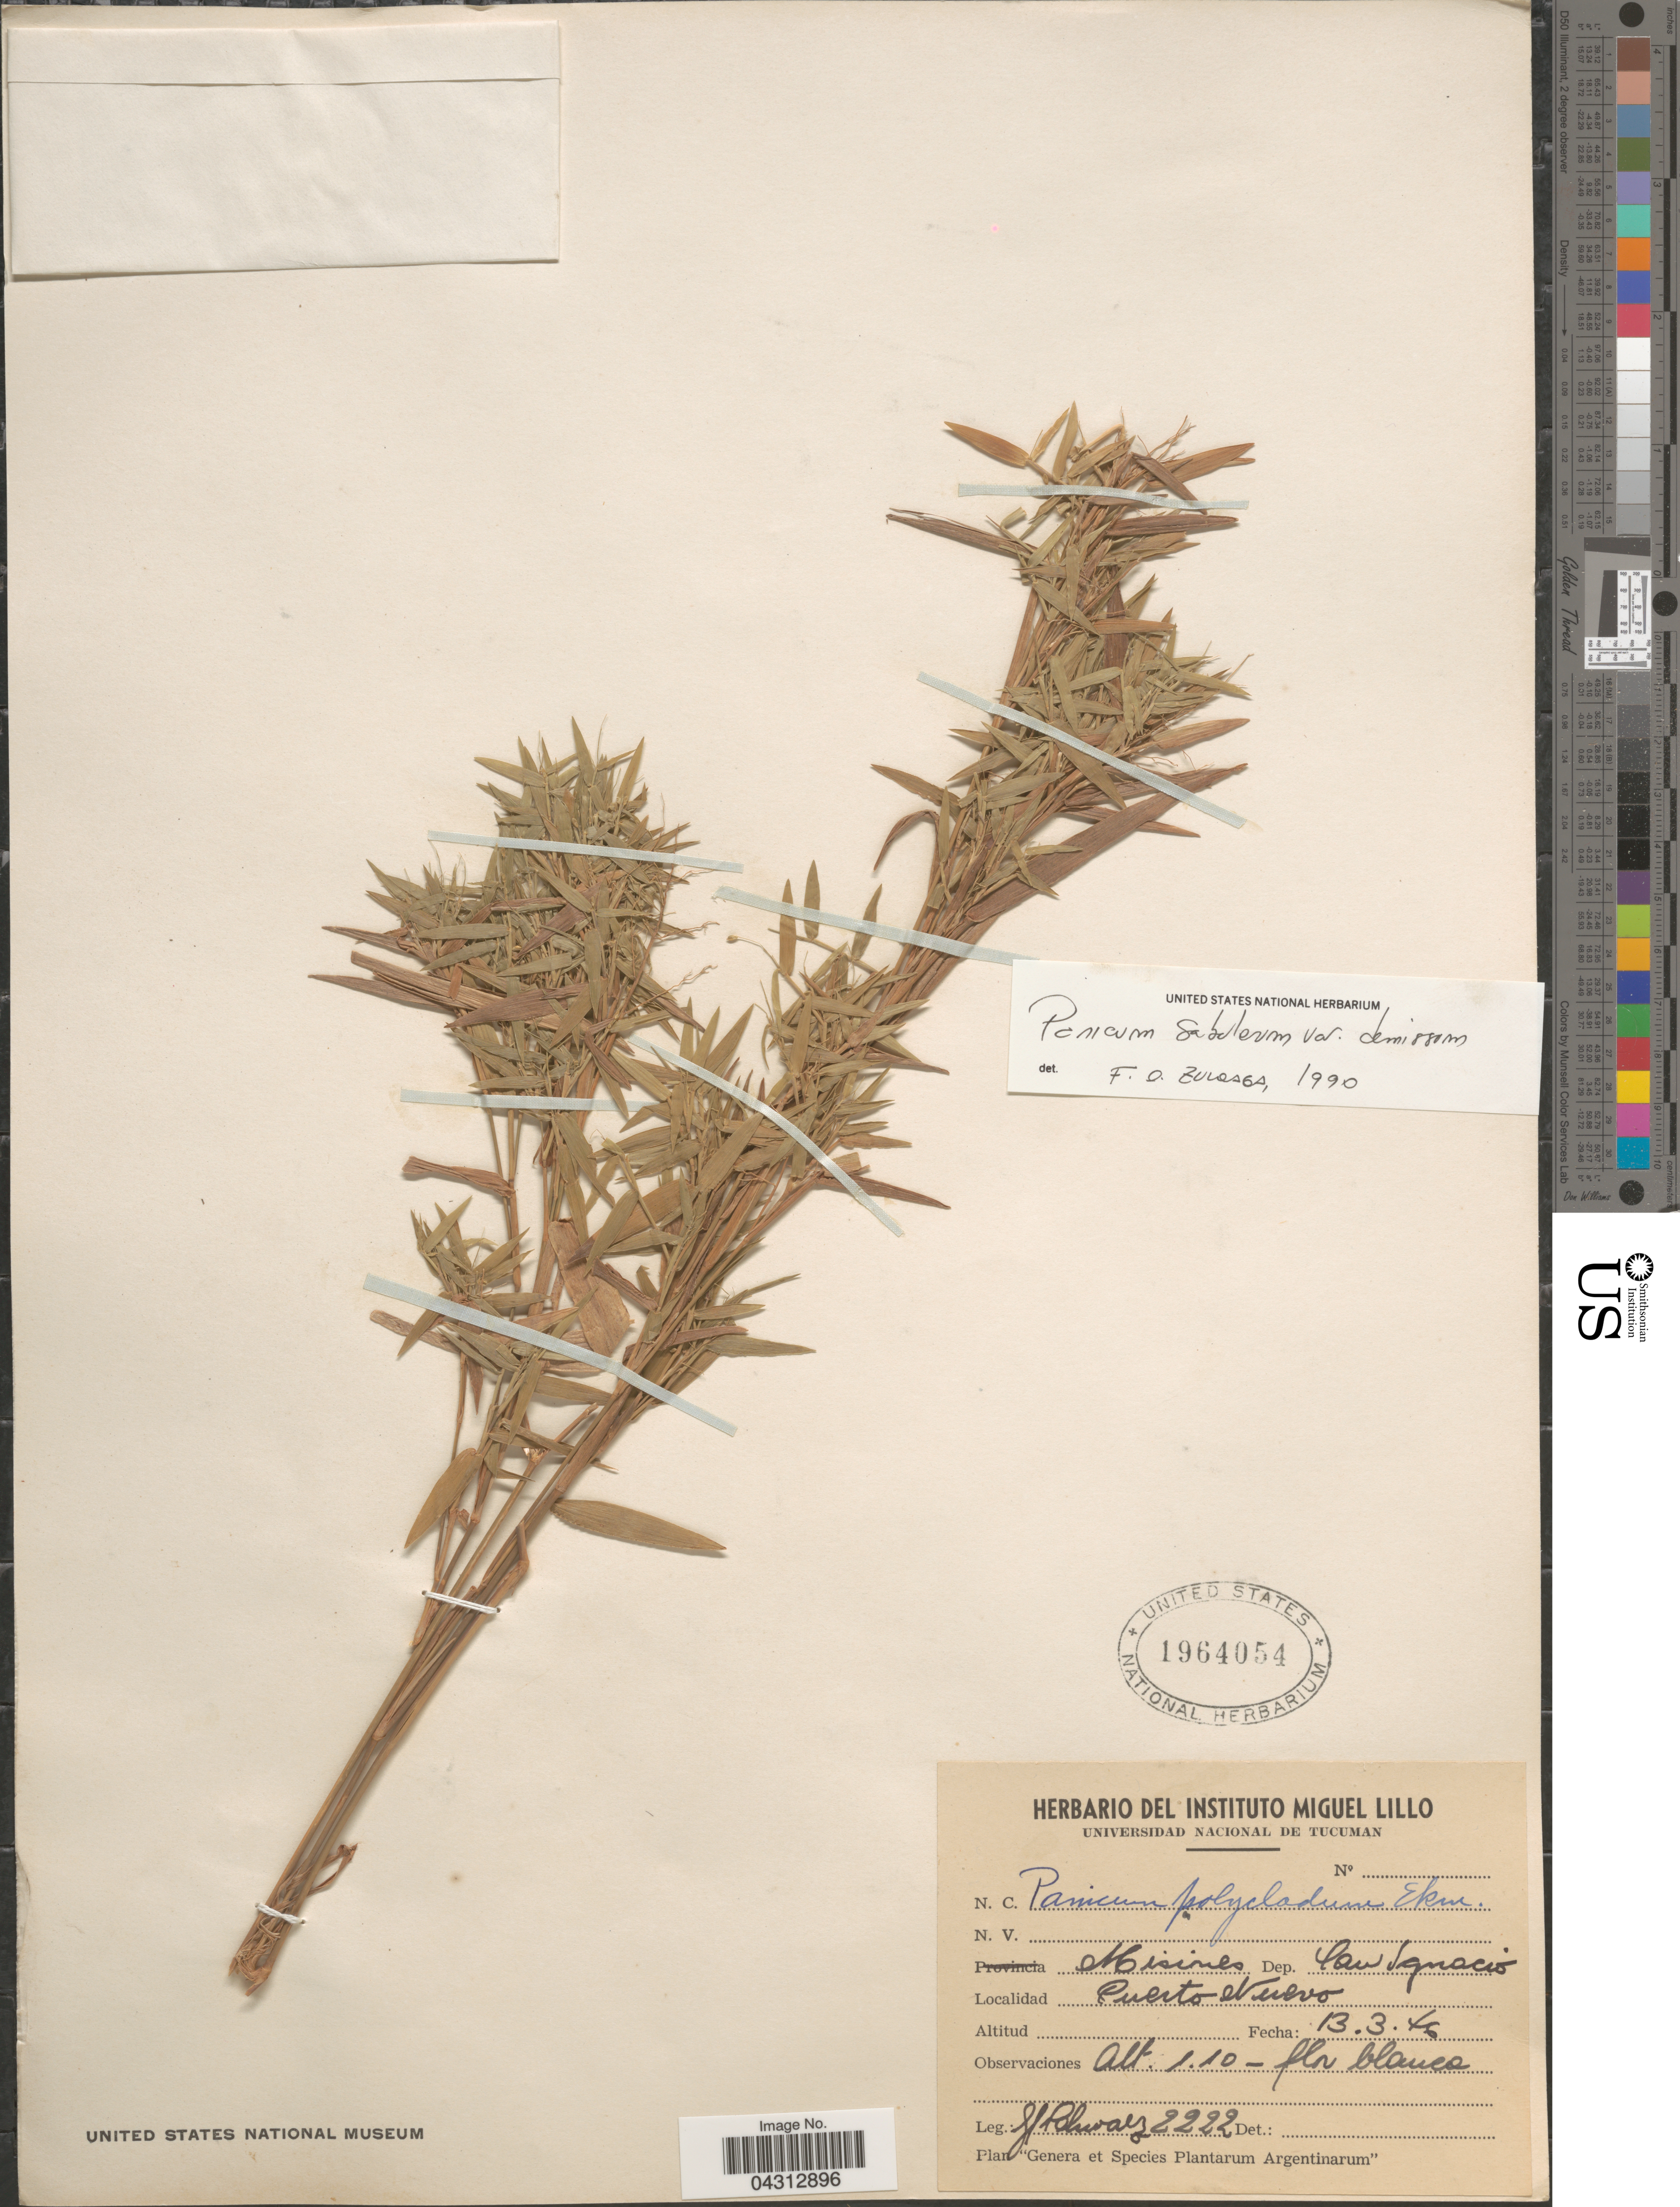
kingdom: Plantae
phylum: Tracheophyta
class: Liliopsida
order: Poales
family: Poaceae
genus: Dichanthelium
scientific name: Dichanthelium sabulorum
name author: (Lam.) Gould & C.A. Clark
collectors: G. J. Schwarz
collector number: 2222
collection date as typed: Transcribed d/m/y: 13/3/46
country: Argentina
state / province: Misiones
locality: Dep. San Ignacio. Puerto Nuevo.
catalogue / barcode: US 1964054